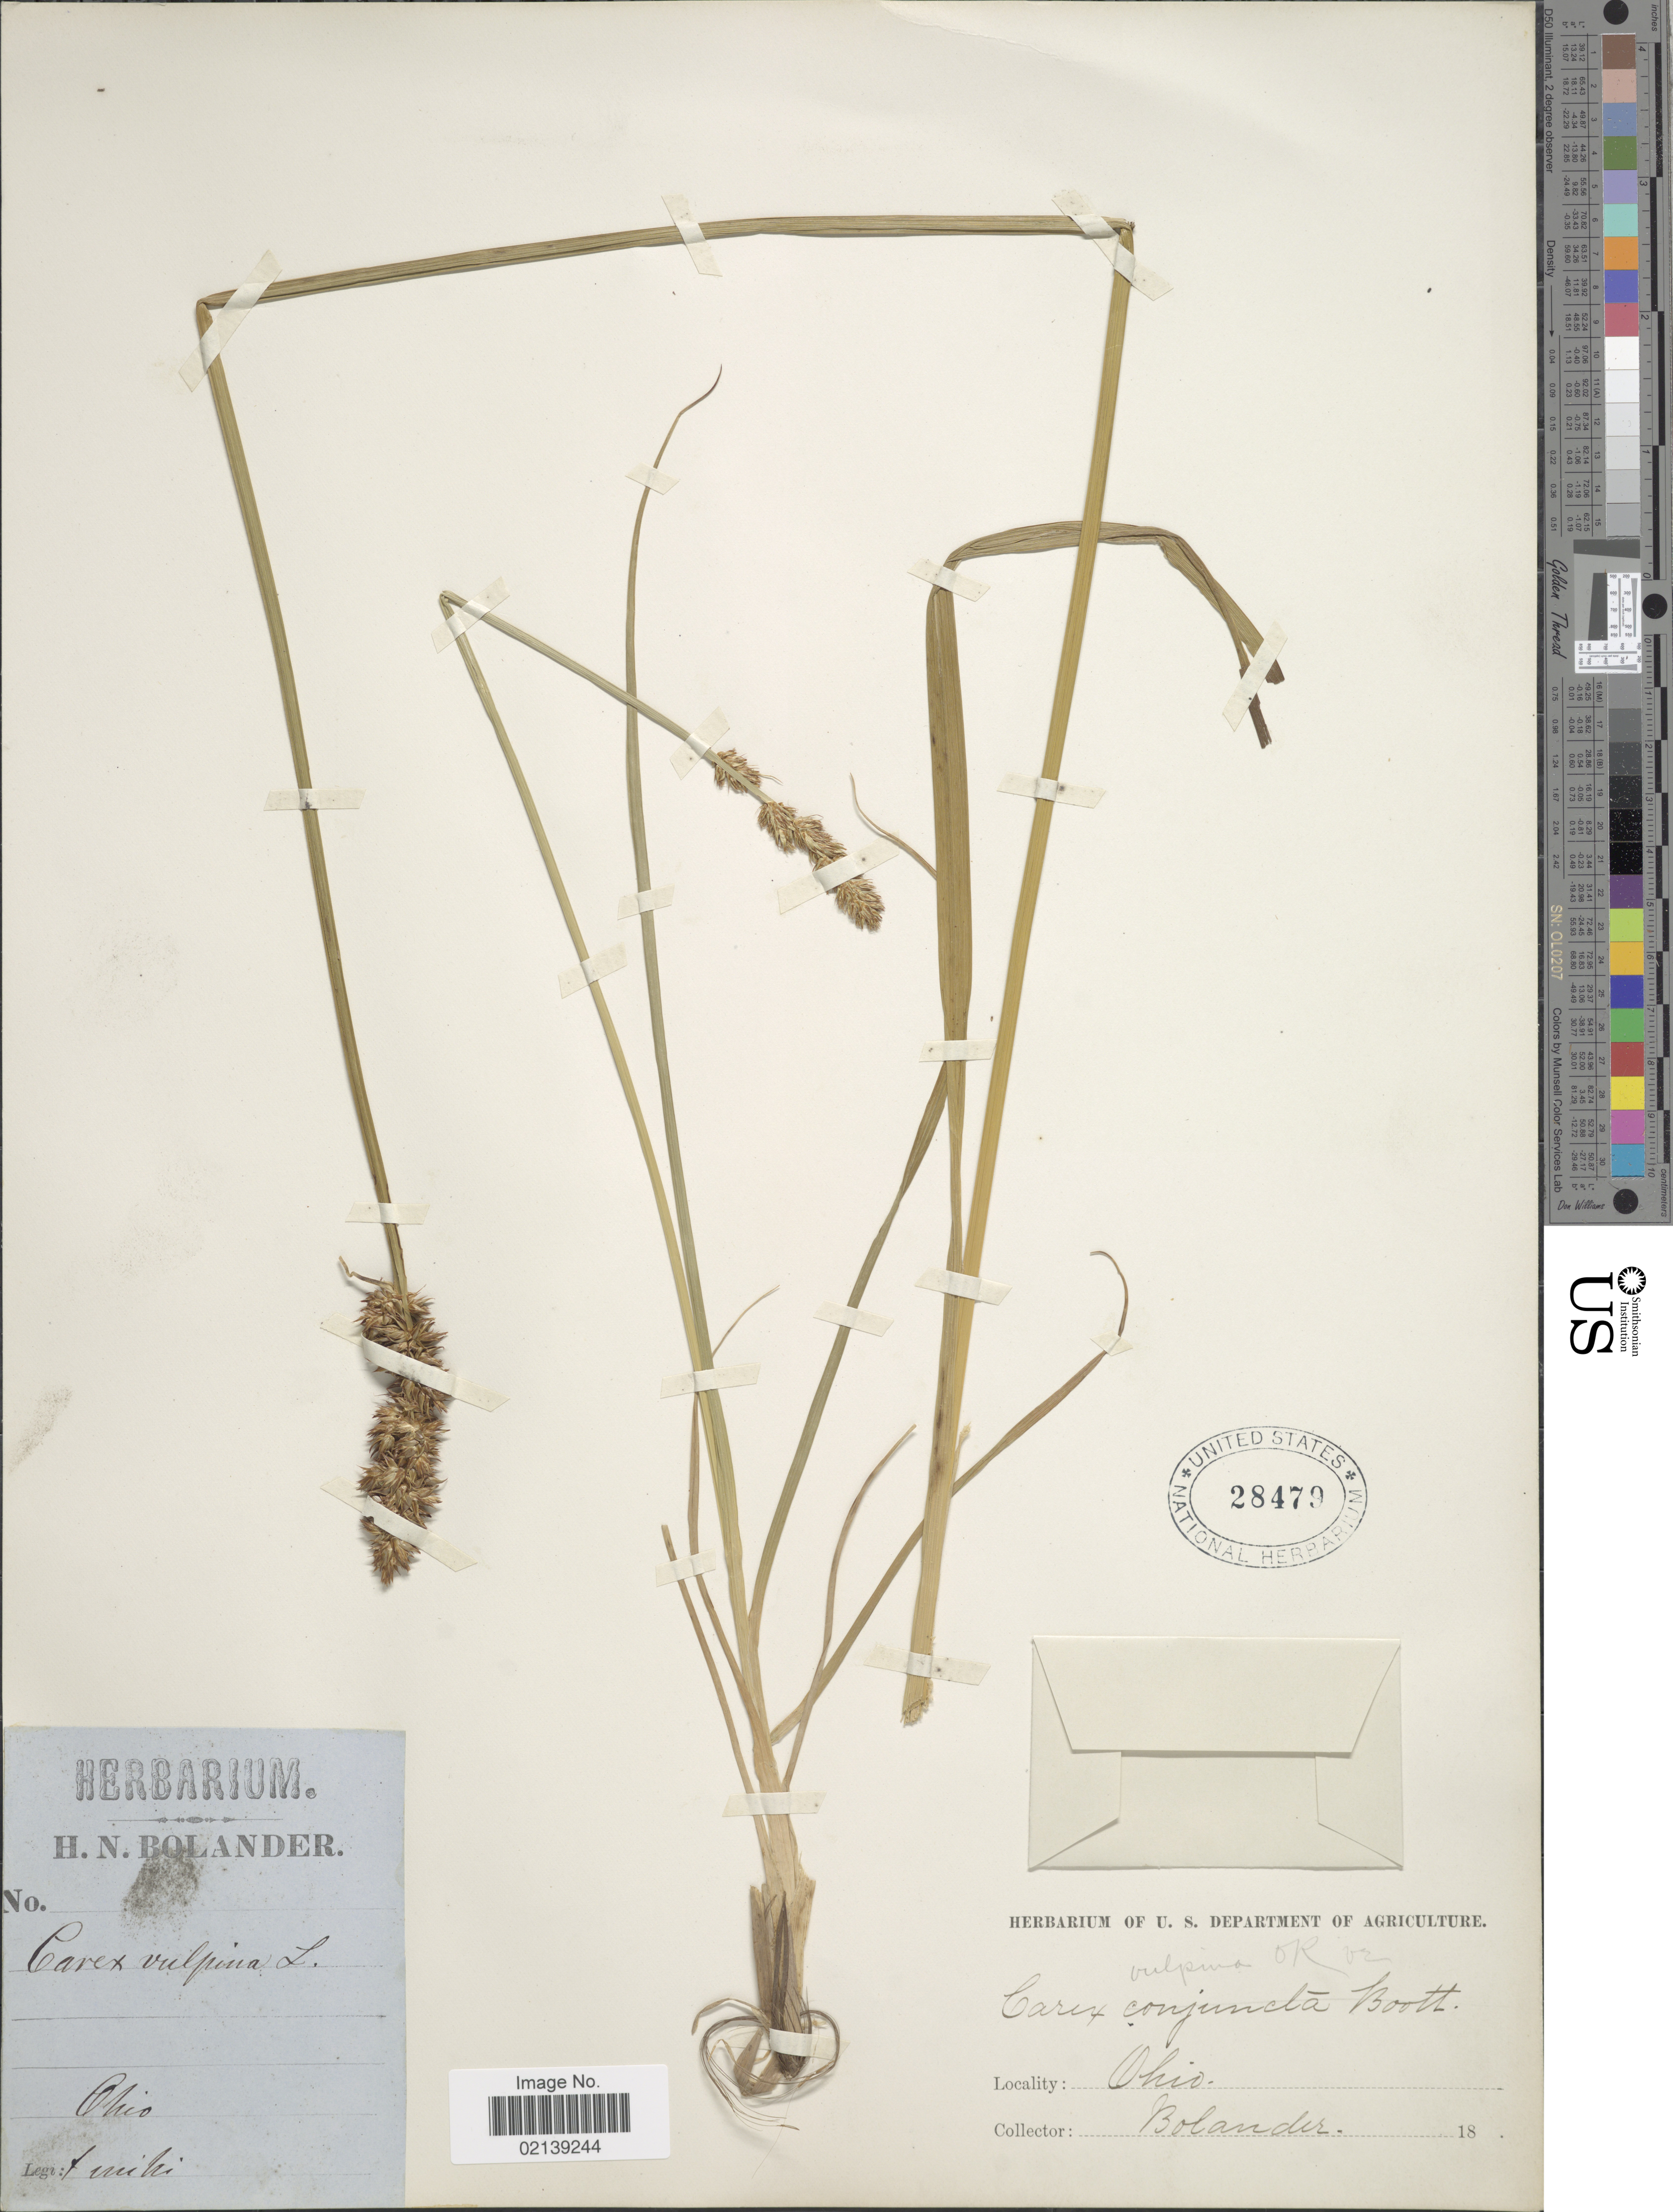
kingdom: Plantae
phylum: Tracheophyta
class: Liliopsida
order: Poales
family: Cyperaceae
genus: Carex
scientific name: Carex vulpina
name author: L.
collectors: H. Bolander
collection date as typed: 18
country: United States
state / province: Ohio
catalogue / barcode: US 28479